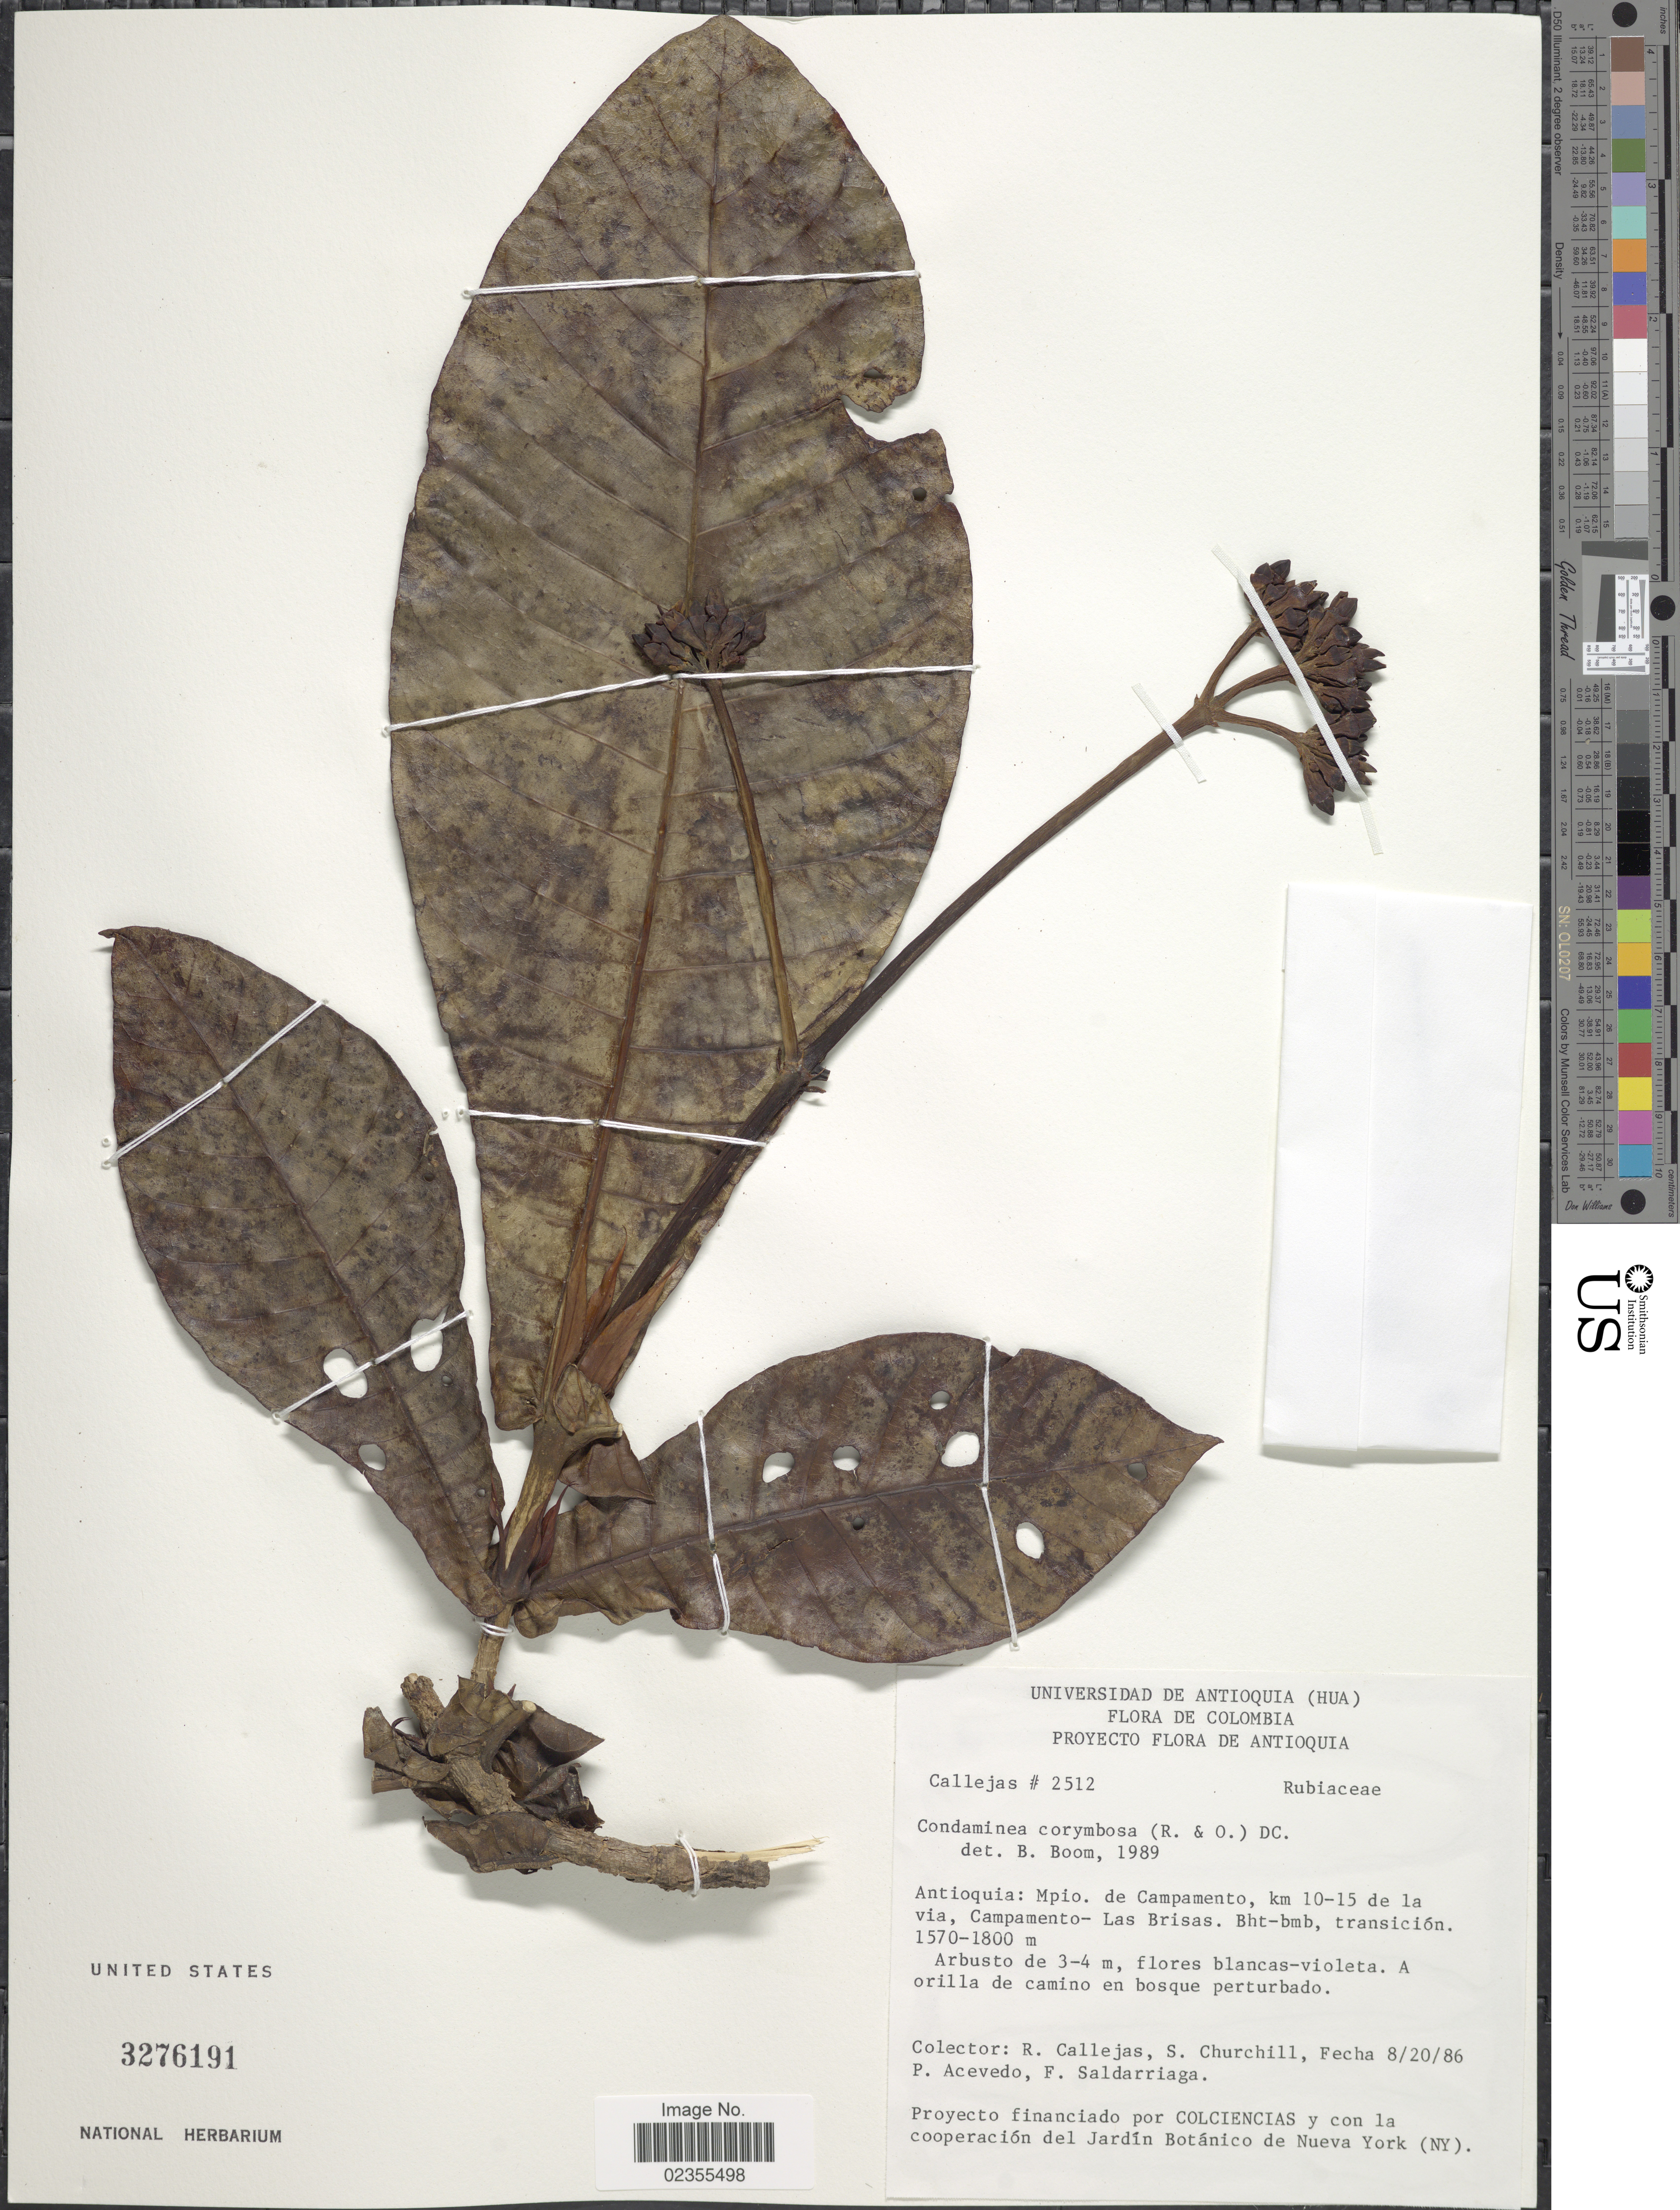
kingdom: Plantae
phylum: Tracheophyta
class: Magnoliopsida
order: Gentianales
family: Rubiaceae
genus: Condaminea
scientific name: Condaminea corymbosa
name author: (Ruiz & Pav.) DC.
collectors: R. Callejas, S. Churchill, P. Acevedo-Rodr. & F. Saldarriaga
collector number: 2512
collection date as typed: Transcribed d/m/y: 20/8/86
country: Colombia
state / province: Antioquia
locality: Mpio. de Campamento, Km 10-15 de la via, Campamento- Las Brias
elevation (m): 1570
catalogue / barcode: US 3276191